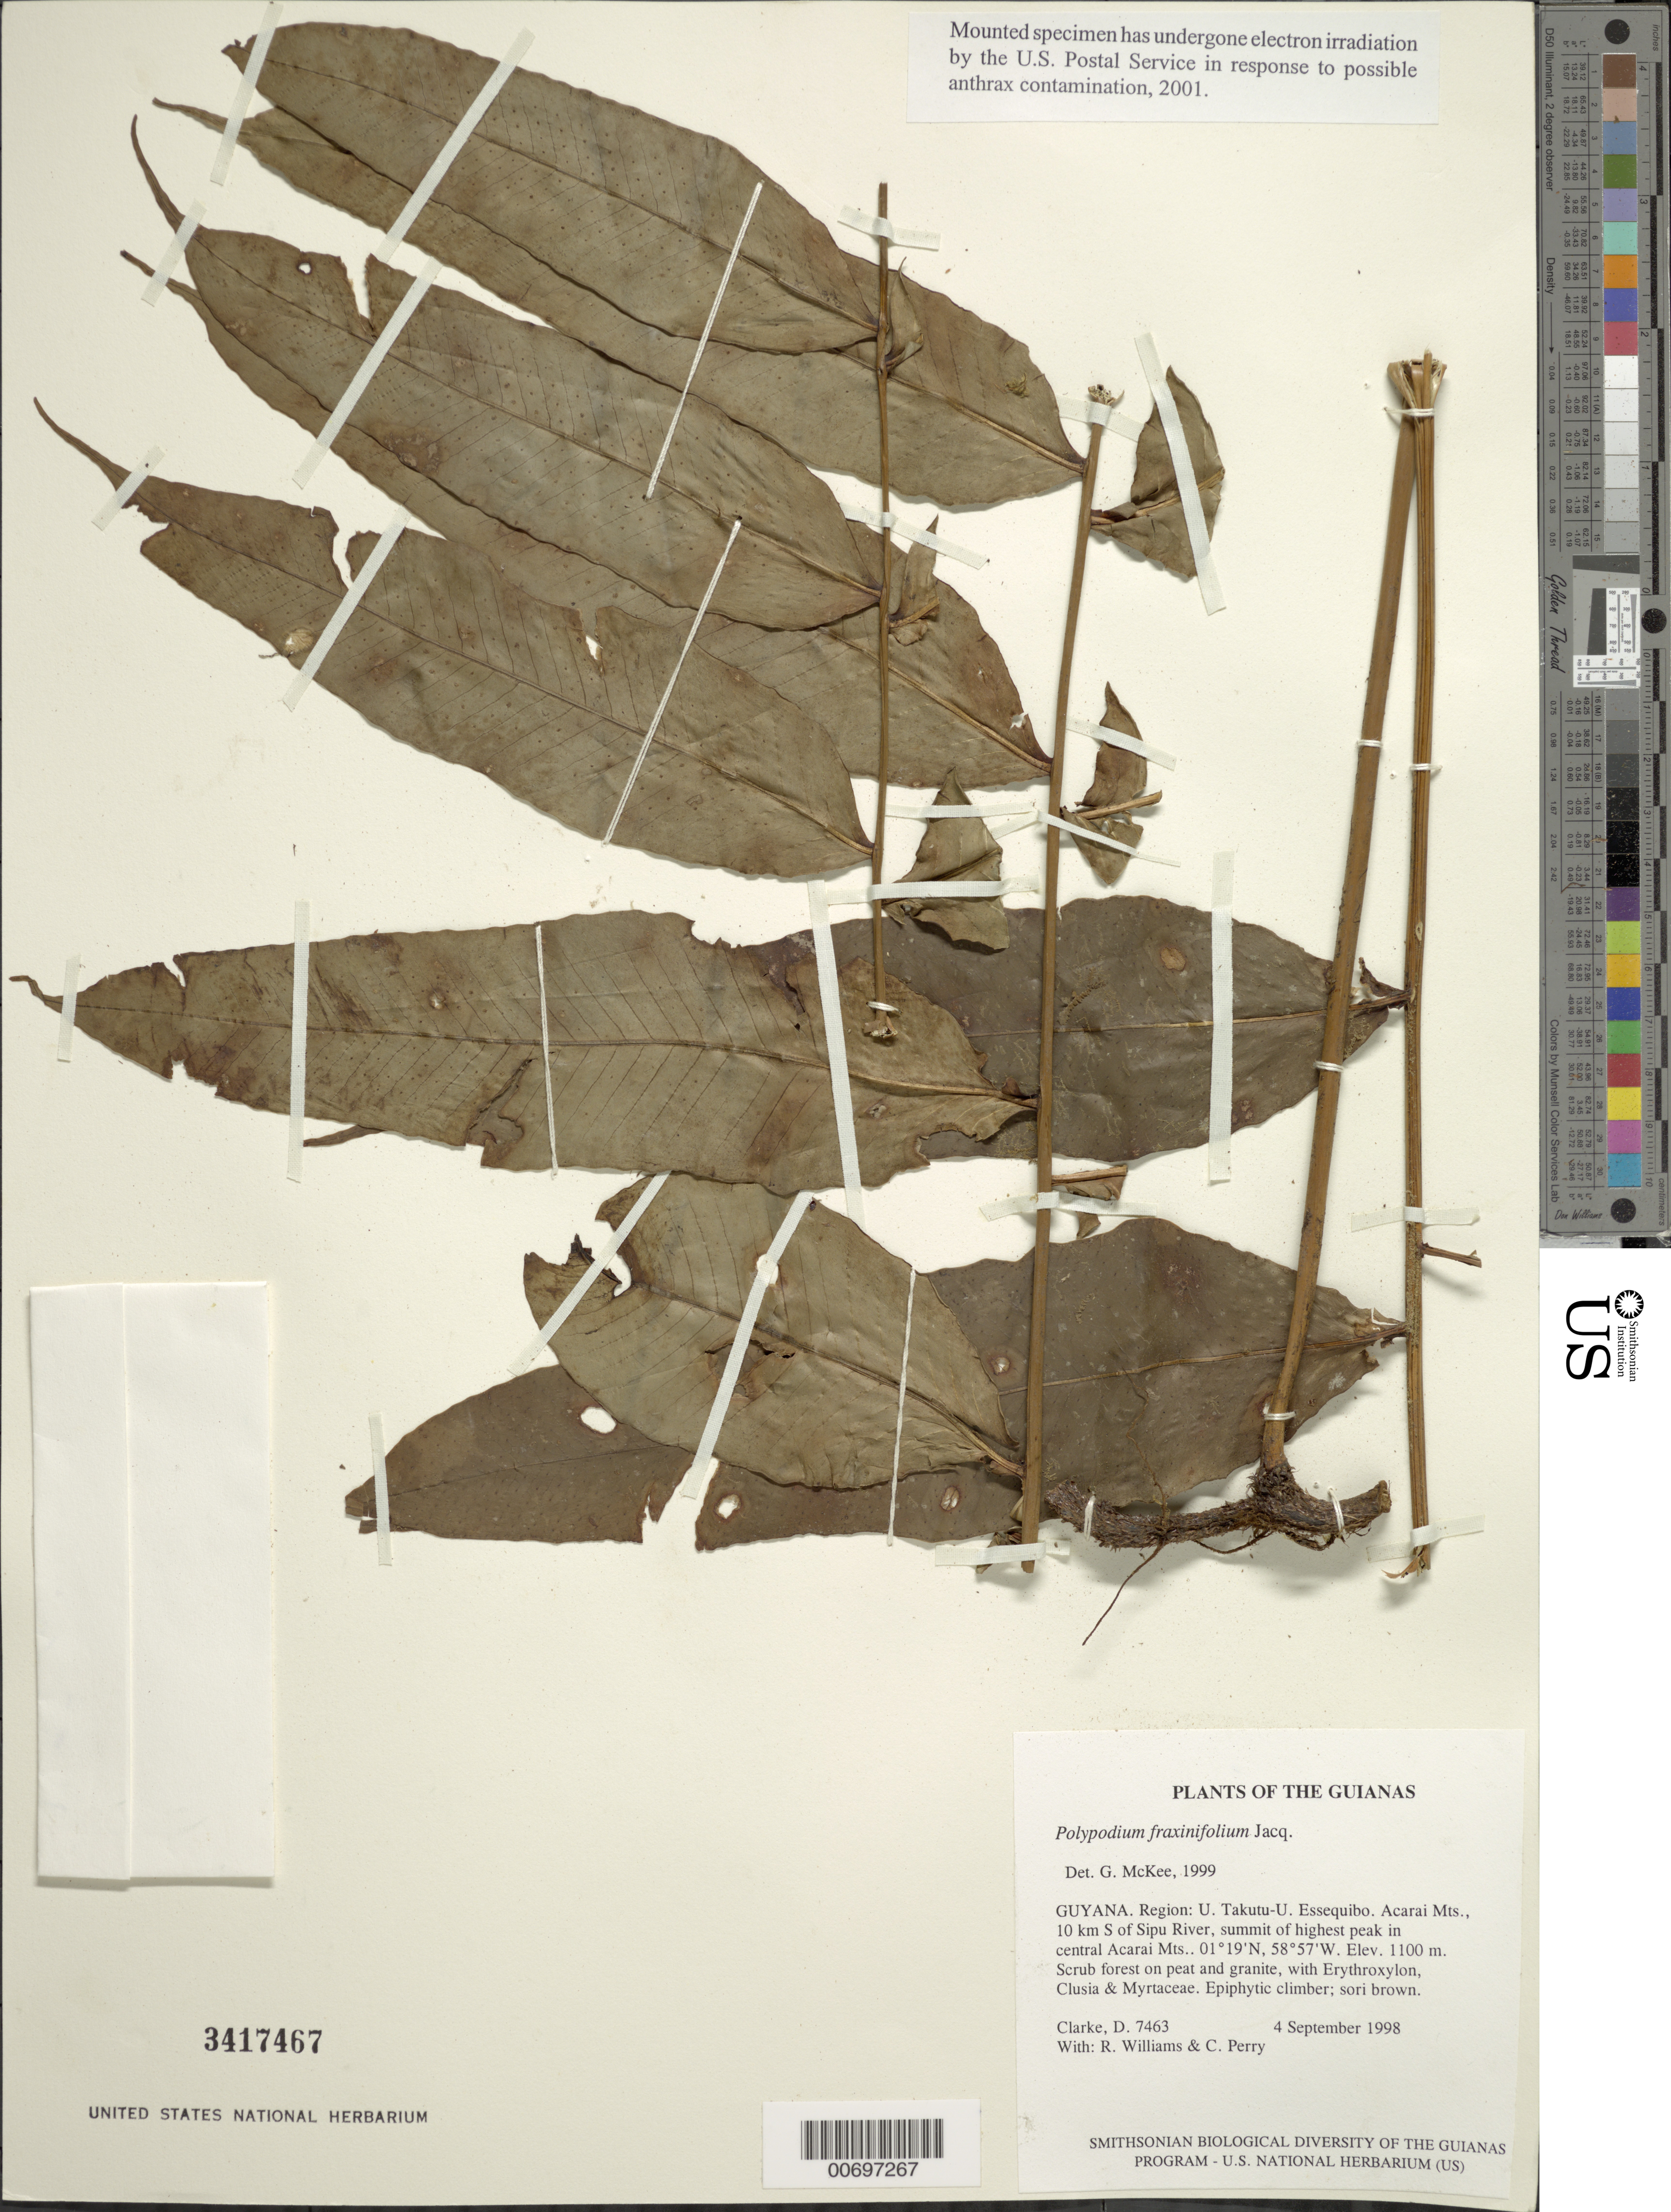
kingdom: Plantae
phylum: Tracheophyta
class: Polypodiopsida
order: Polypodiales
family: Polypodiaceae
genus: Serpocaulon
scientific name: Serpocaulon fraxinifolium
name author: (Jacq.) A.R. Sm.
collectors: H. D. Clarke, R. Williams & C. Perry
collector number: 7463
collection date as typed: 4 September 1998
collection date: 1998-09-04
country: Guyana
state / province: U. Takutu-U. Essequibo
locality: Acarai Mts., 10 km S of Sipu River, summit of highest peak in central Acarai Mts.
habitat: Scrub forest on peat and granite, with Erythroxylum, Clusia & Myrtaceae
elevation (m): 1100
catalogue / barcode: US 3417467